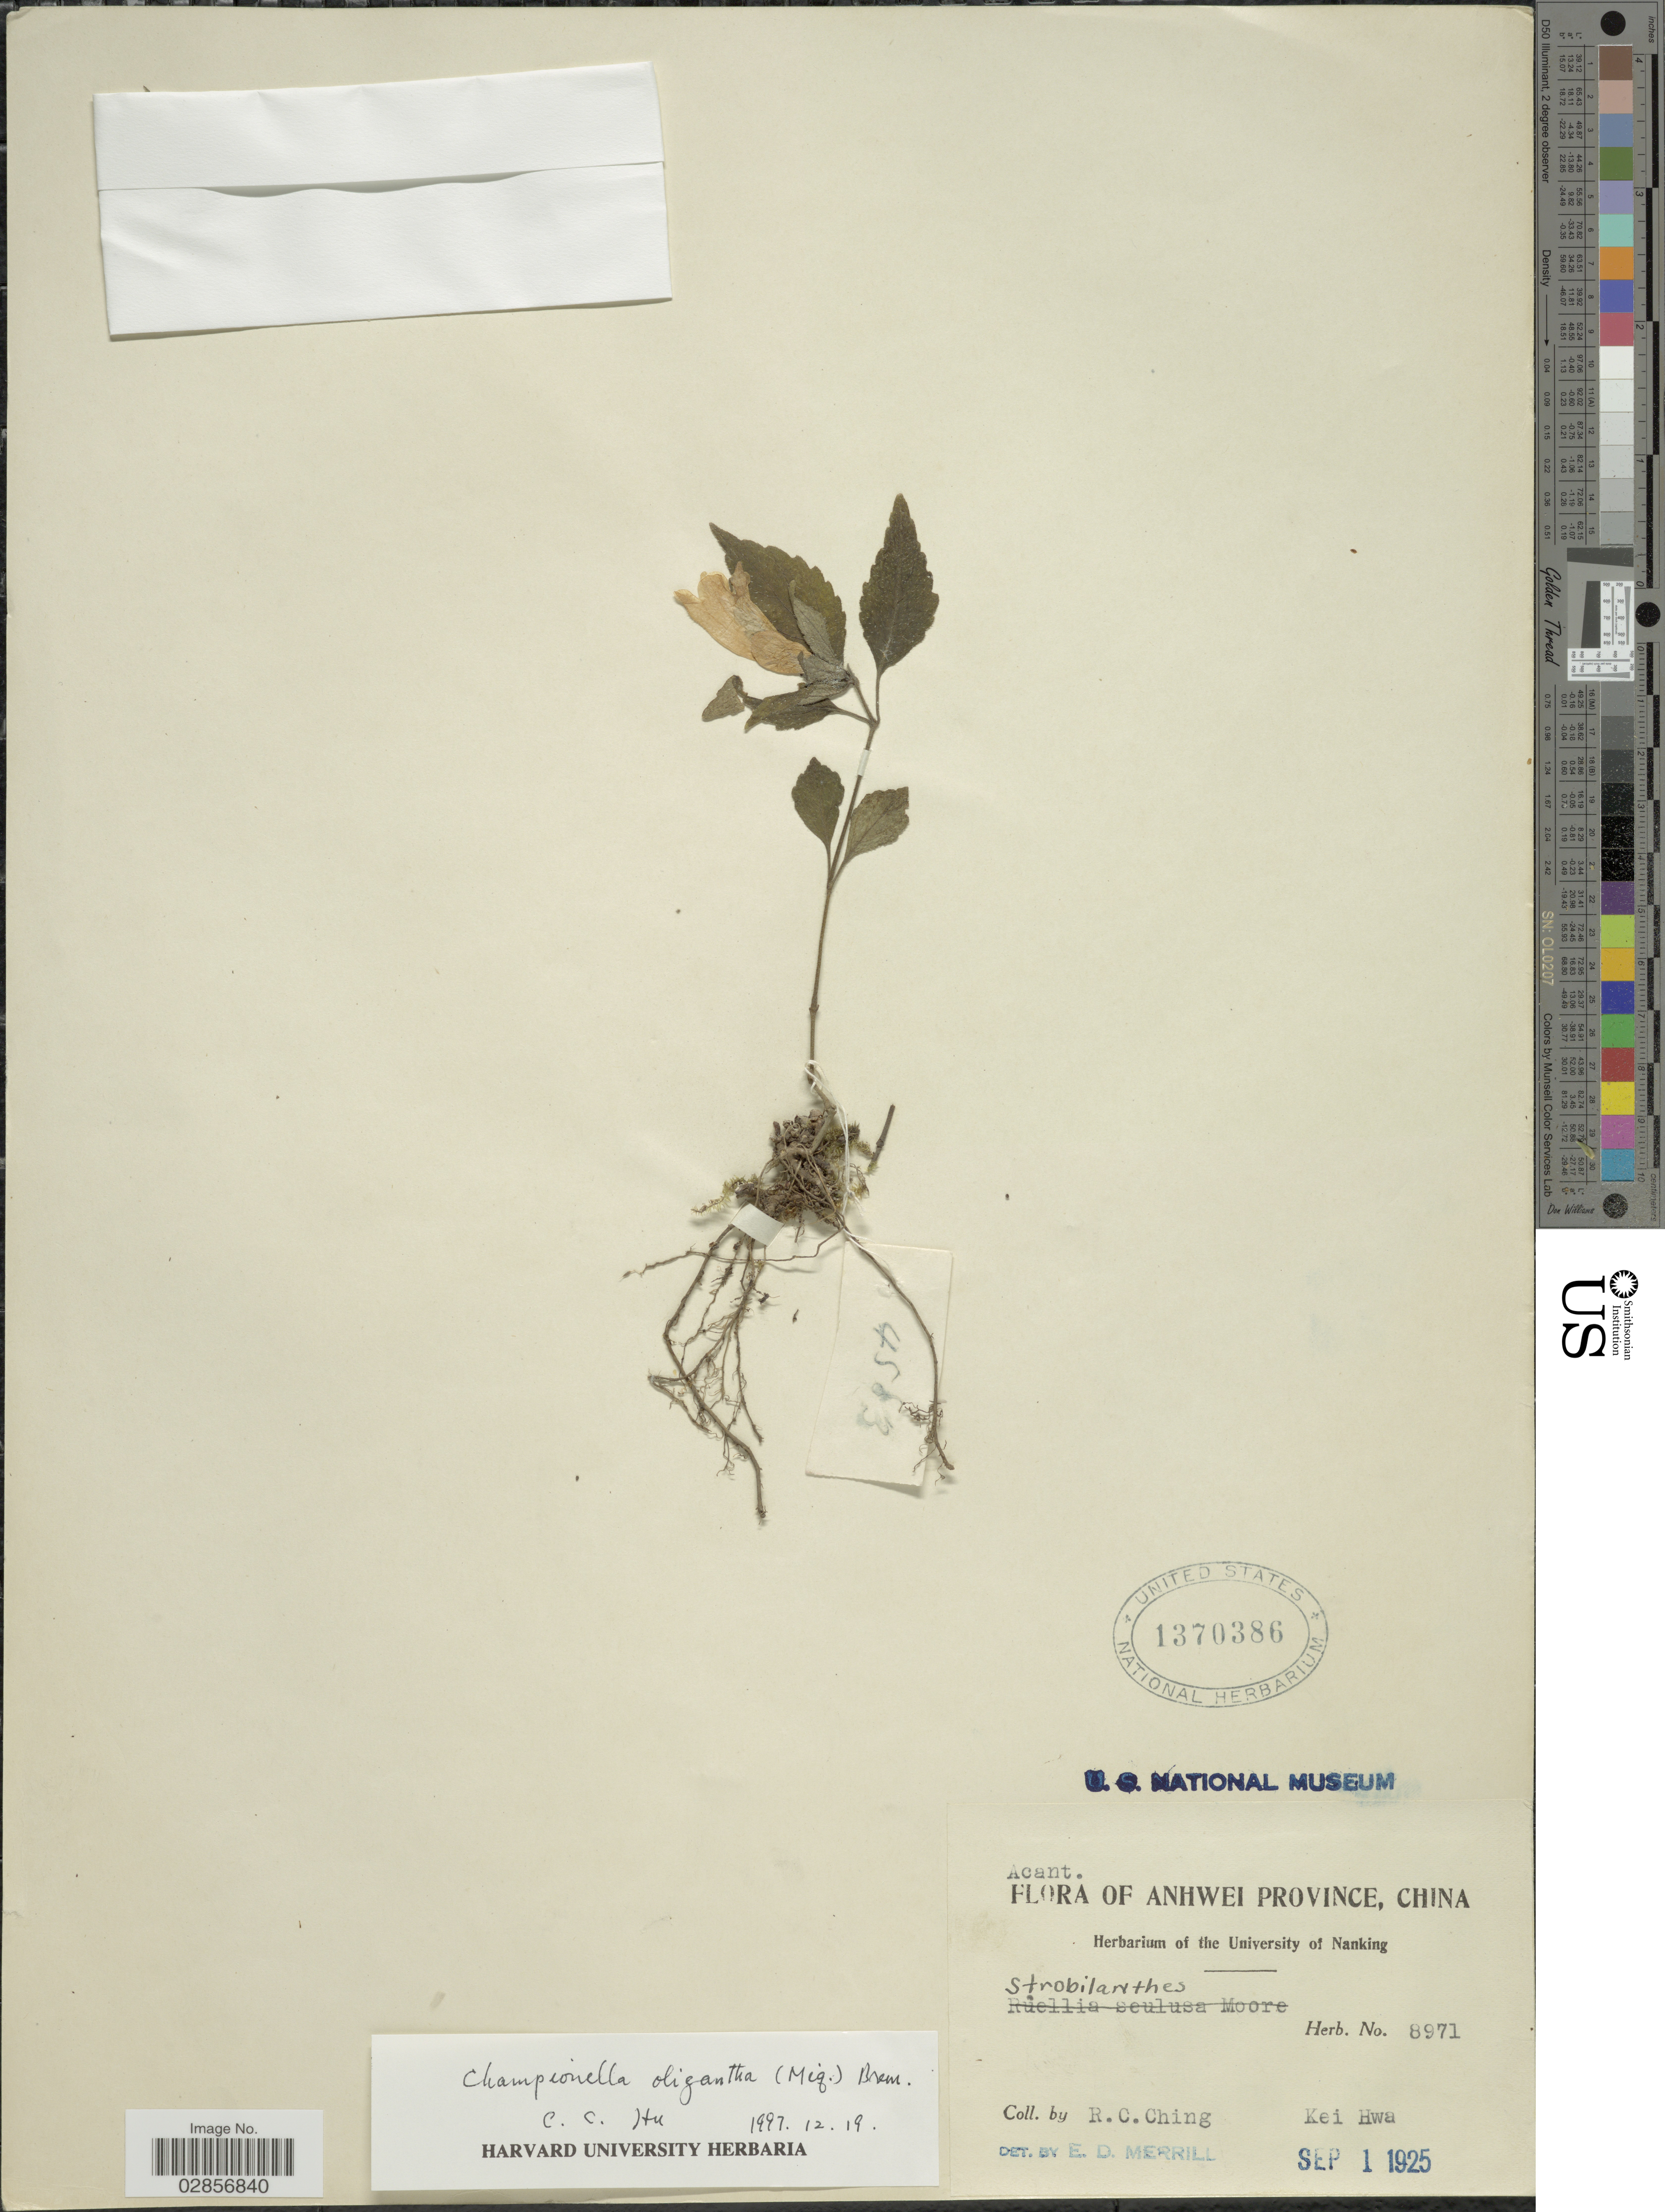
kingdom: Plantae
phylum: Tracheophyta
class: Magnoliopsida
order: Lamiales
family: Acanthaceae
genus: Championella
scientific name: Championella oligantha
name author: (Miq.) Bremek.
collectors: R. C. Ching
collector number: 8971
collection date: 1925-09-01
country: China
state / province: Anhui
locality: Anhwei Province. Kei Hwa.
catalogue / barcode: US 1370386